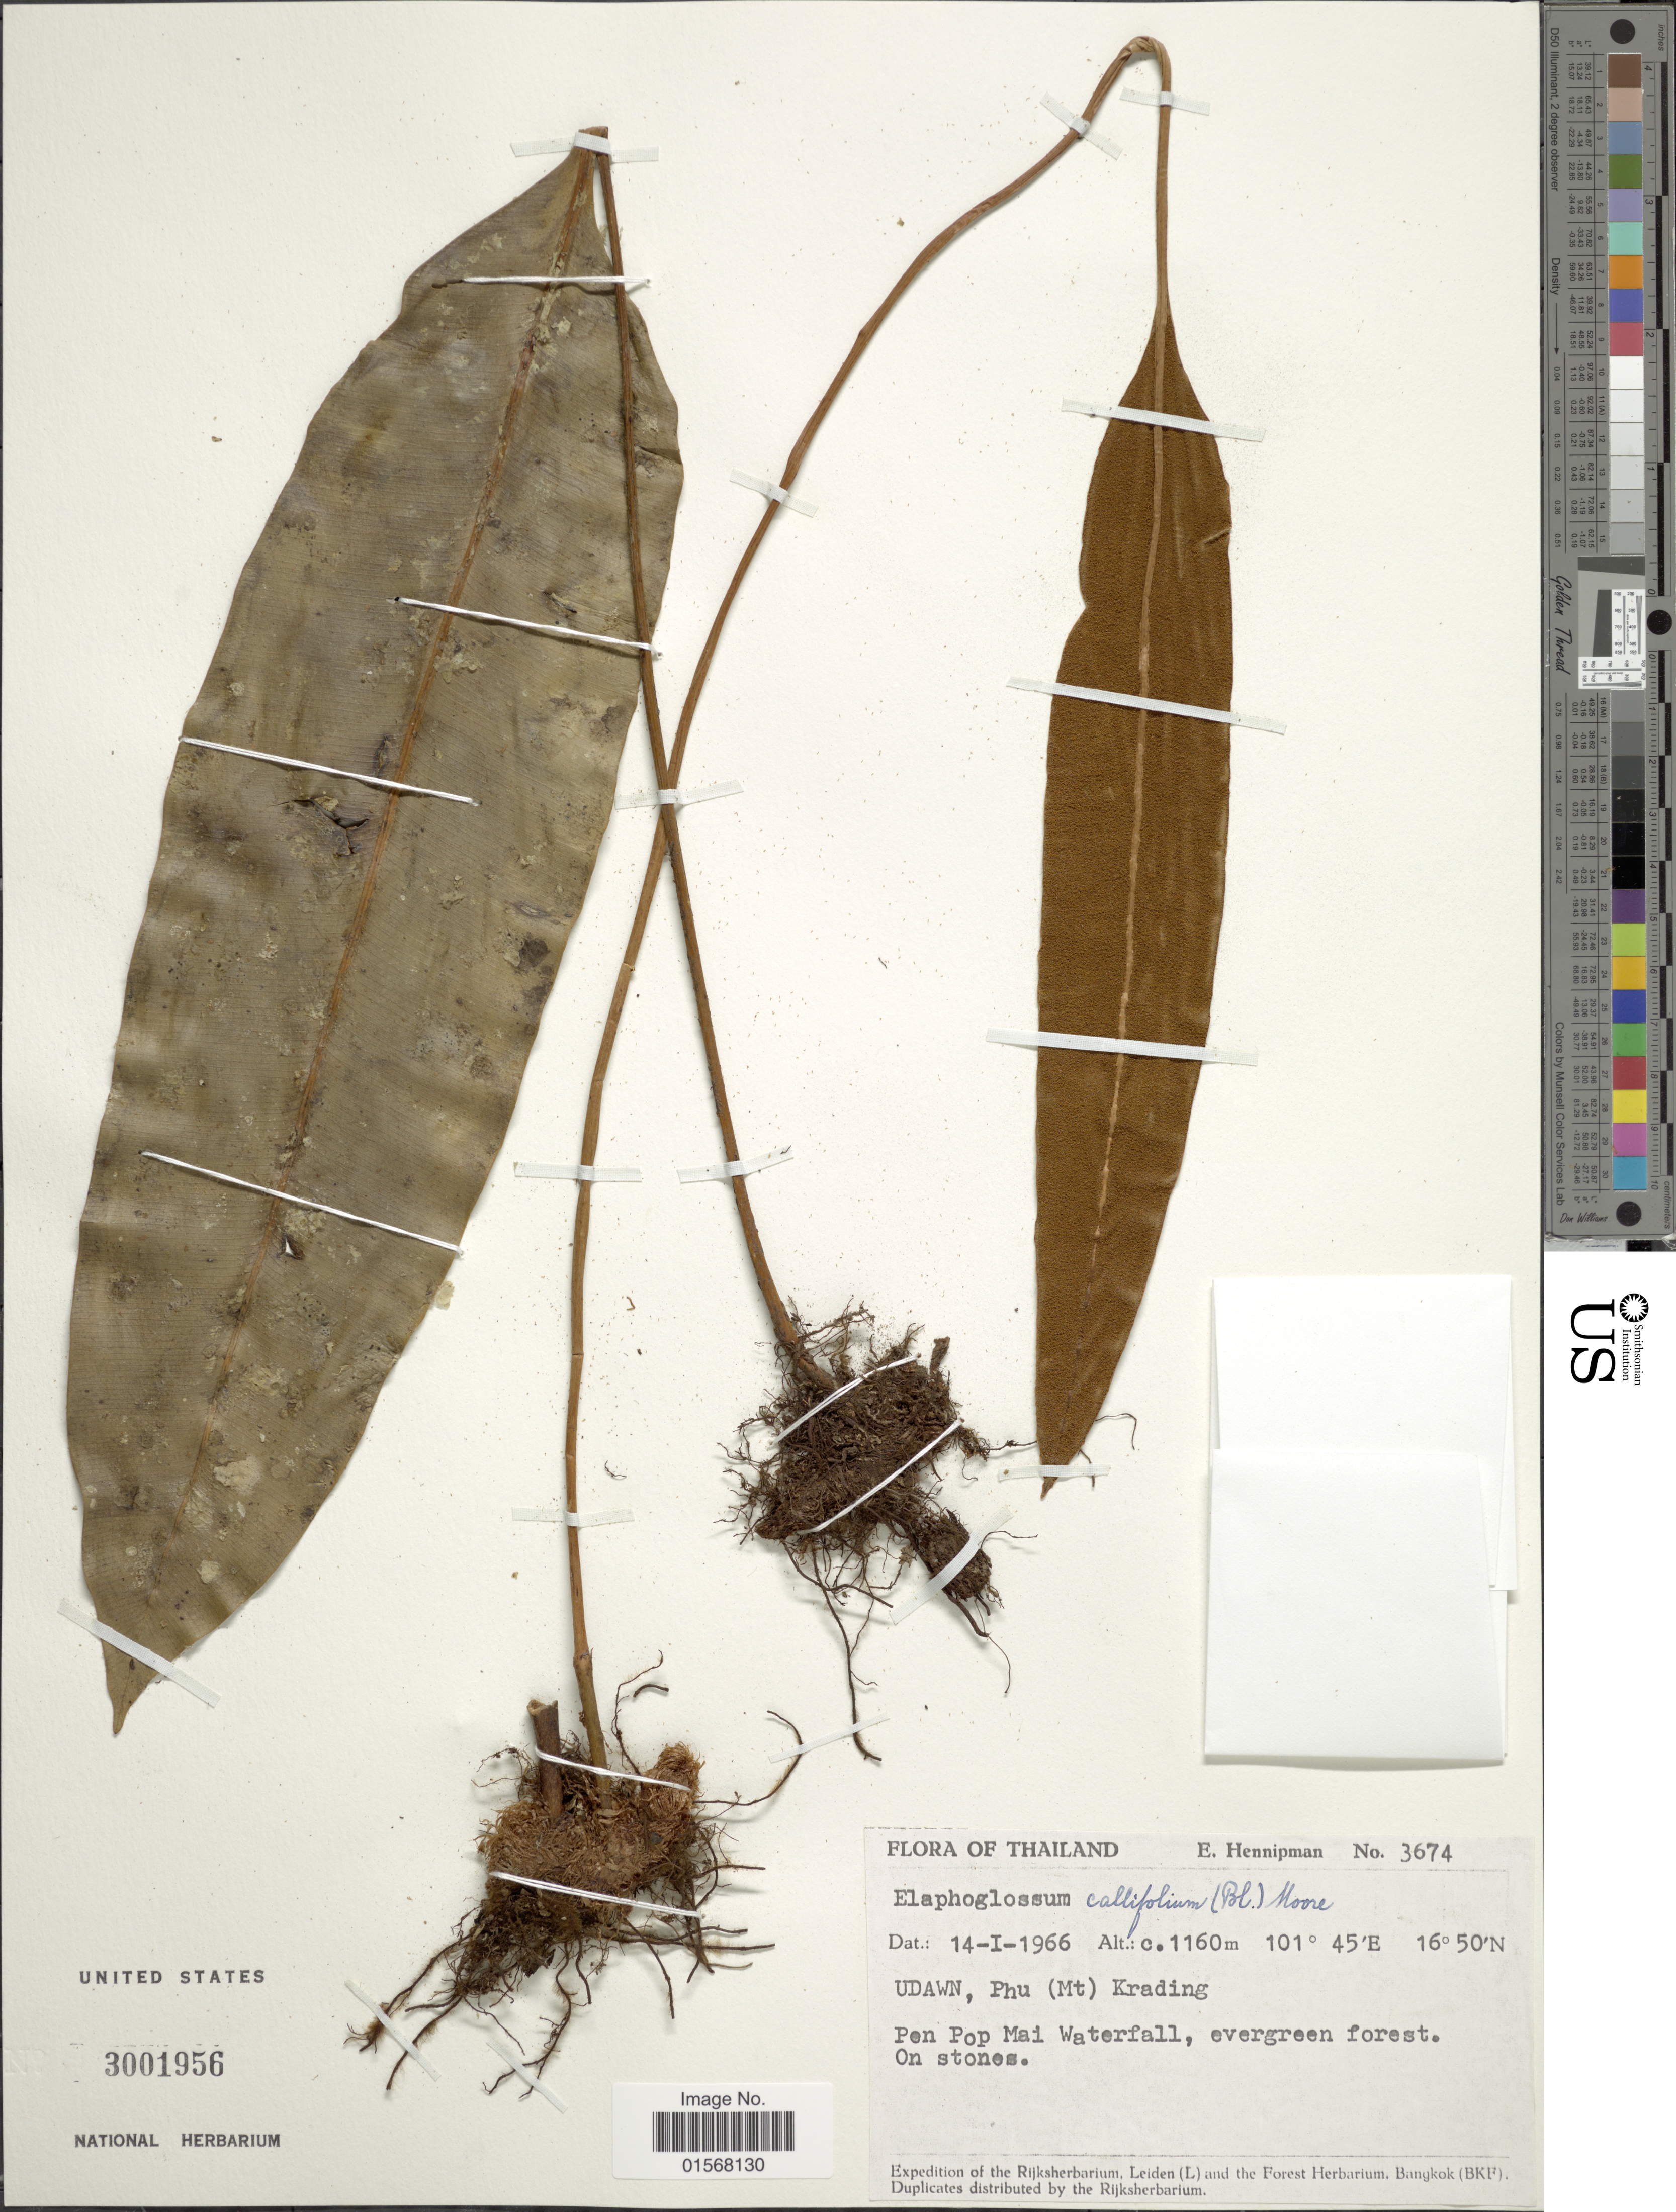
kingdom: Plantae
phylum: Tracheophyta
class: Polypodiopsida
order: Polypodiales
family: Dryopteridaceae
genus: Elaphoglossum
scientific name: Elaphoglossum callifolium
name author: (Blume) T. Moore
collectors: E. Hennipman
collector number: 3674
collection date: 1966-01-14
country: Thailand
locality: Udawn, Phu (mt) Krading, Pen Pop Mai Waterfall, evergreen forest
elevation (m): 1160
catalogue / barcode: US 3001956